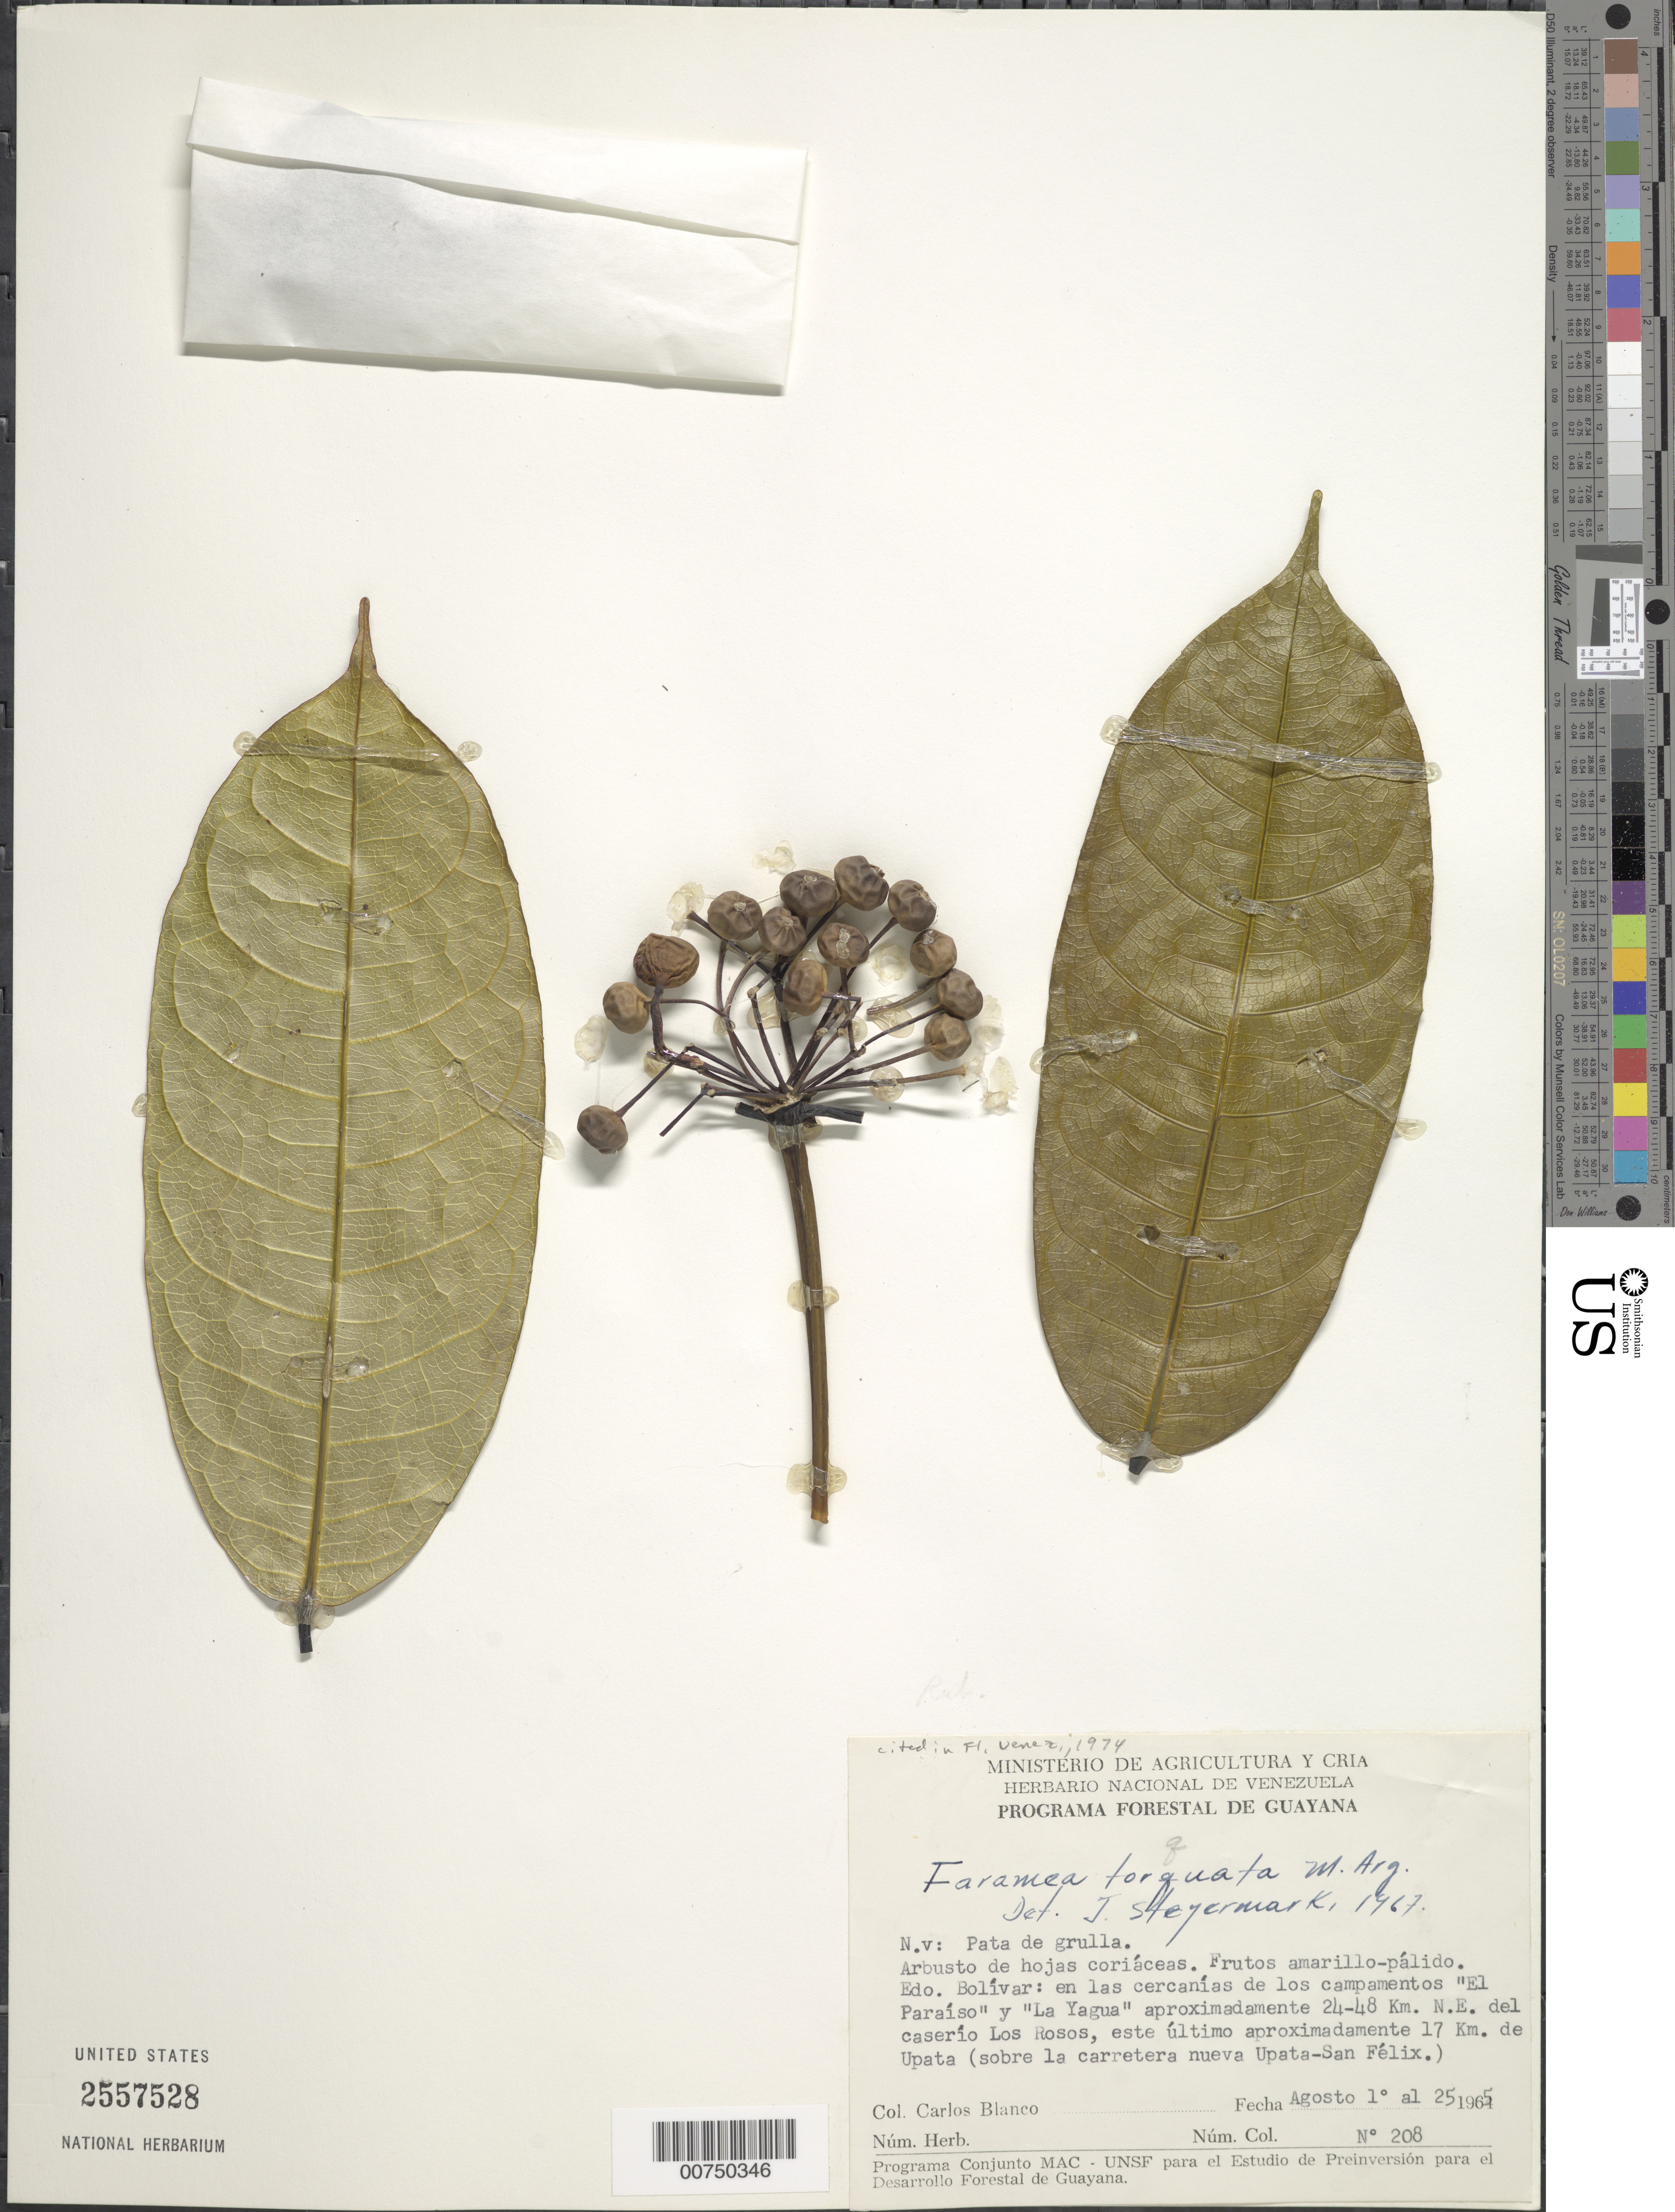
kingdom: Plantae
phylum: Tracheophyta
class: Magnoliopsida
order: Gentianales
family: Rubiaceae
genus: Faramea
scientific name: Faramea torquata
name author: Müll. Arg.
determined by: Steyermark, Julian A., (VEN)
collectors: C. A. Blanco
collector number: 208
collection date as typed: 1-Aug-65 to 25-Aug-65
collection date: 1965-08-01/1965-08-25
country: Venezuela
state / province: Bolívar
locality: Campamentos "El Paraiso" y "La Yagua", 24-48 km NE del caserío Los Rosos, este ultimo aprox 17 m de Upata (sobre la carretera nueva Upata-San Felix)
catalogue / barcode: US 2557528